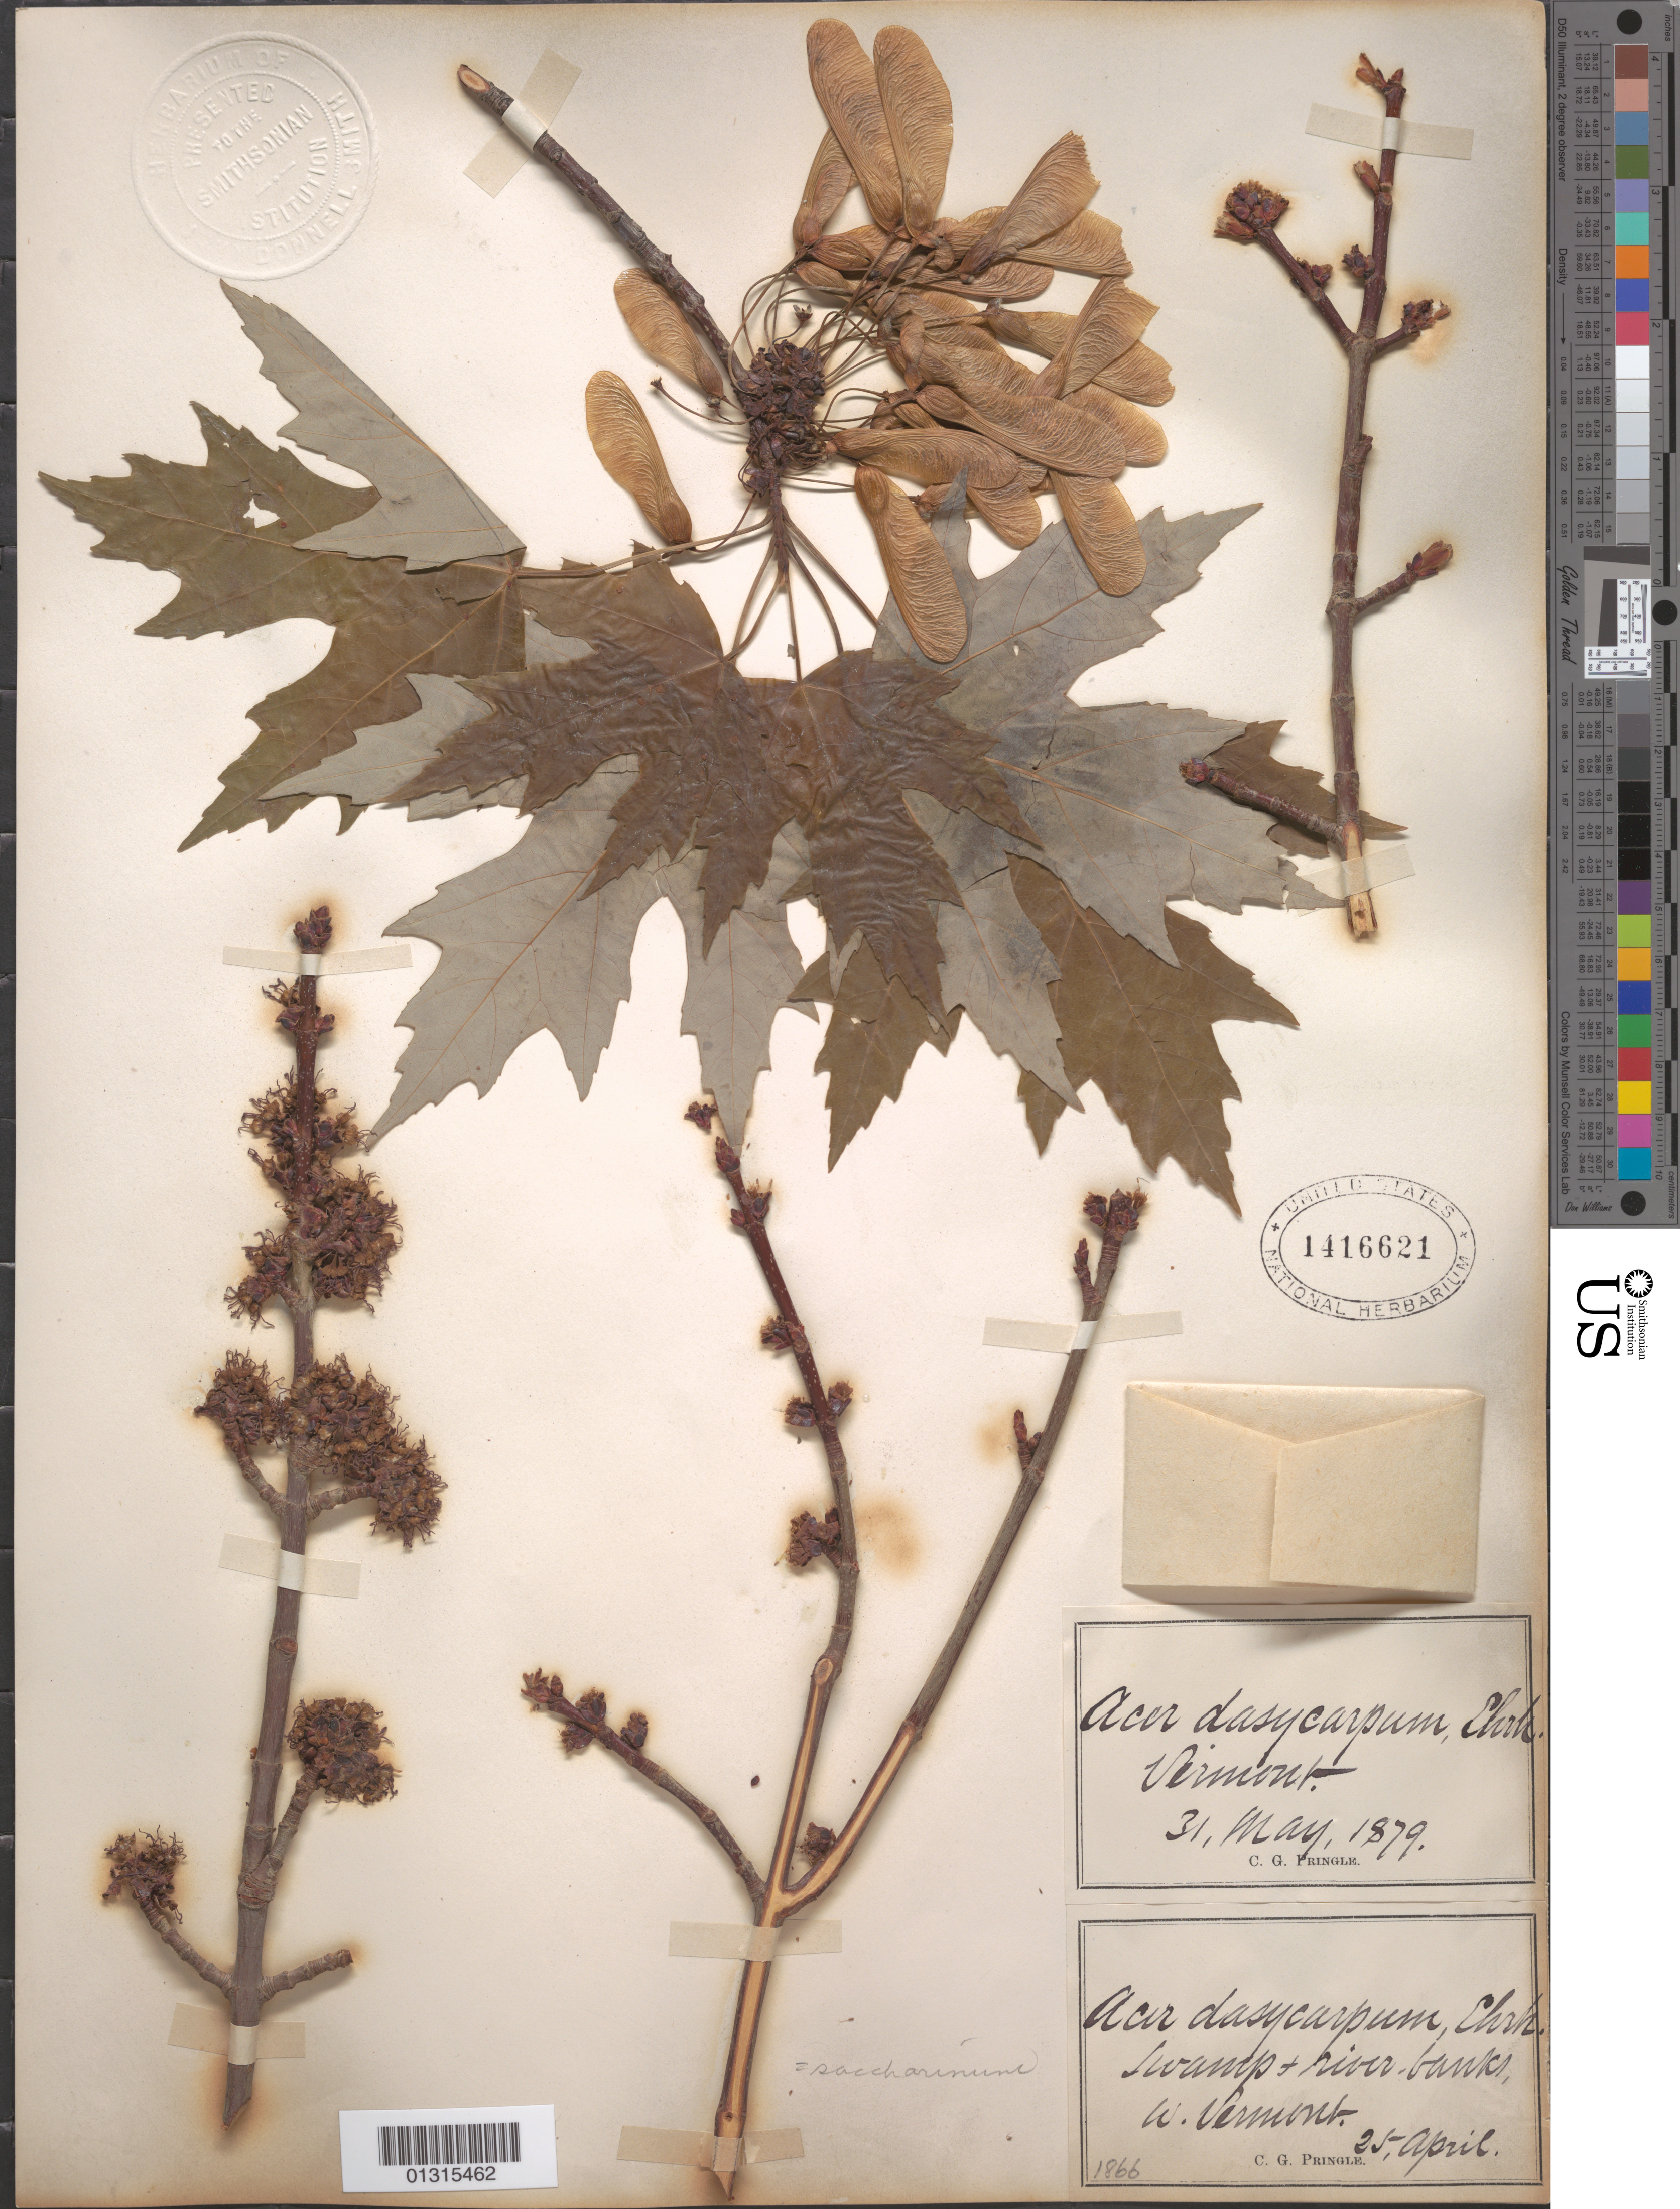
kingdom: Plantae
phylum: Tracheophyta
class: Magnoliopsida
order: Sapindales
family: Sapindaceae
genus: Acer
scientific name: Acer saccharinum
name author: L.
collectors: C. G. Pringle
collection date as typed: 25 April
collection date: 1879-05-31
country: United States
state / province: Vermont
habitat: Swamp and river banks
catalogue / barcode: US 1416621